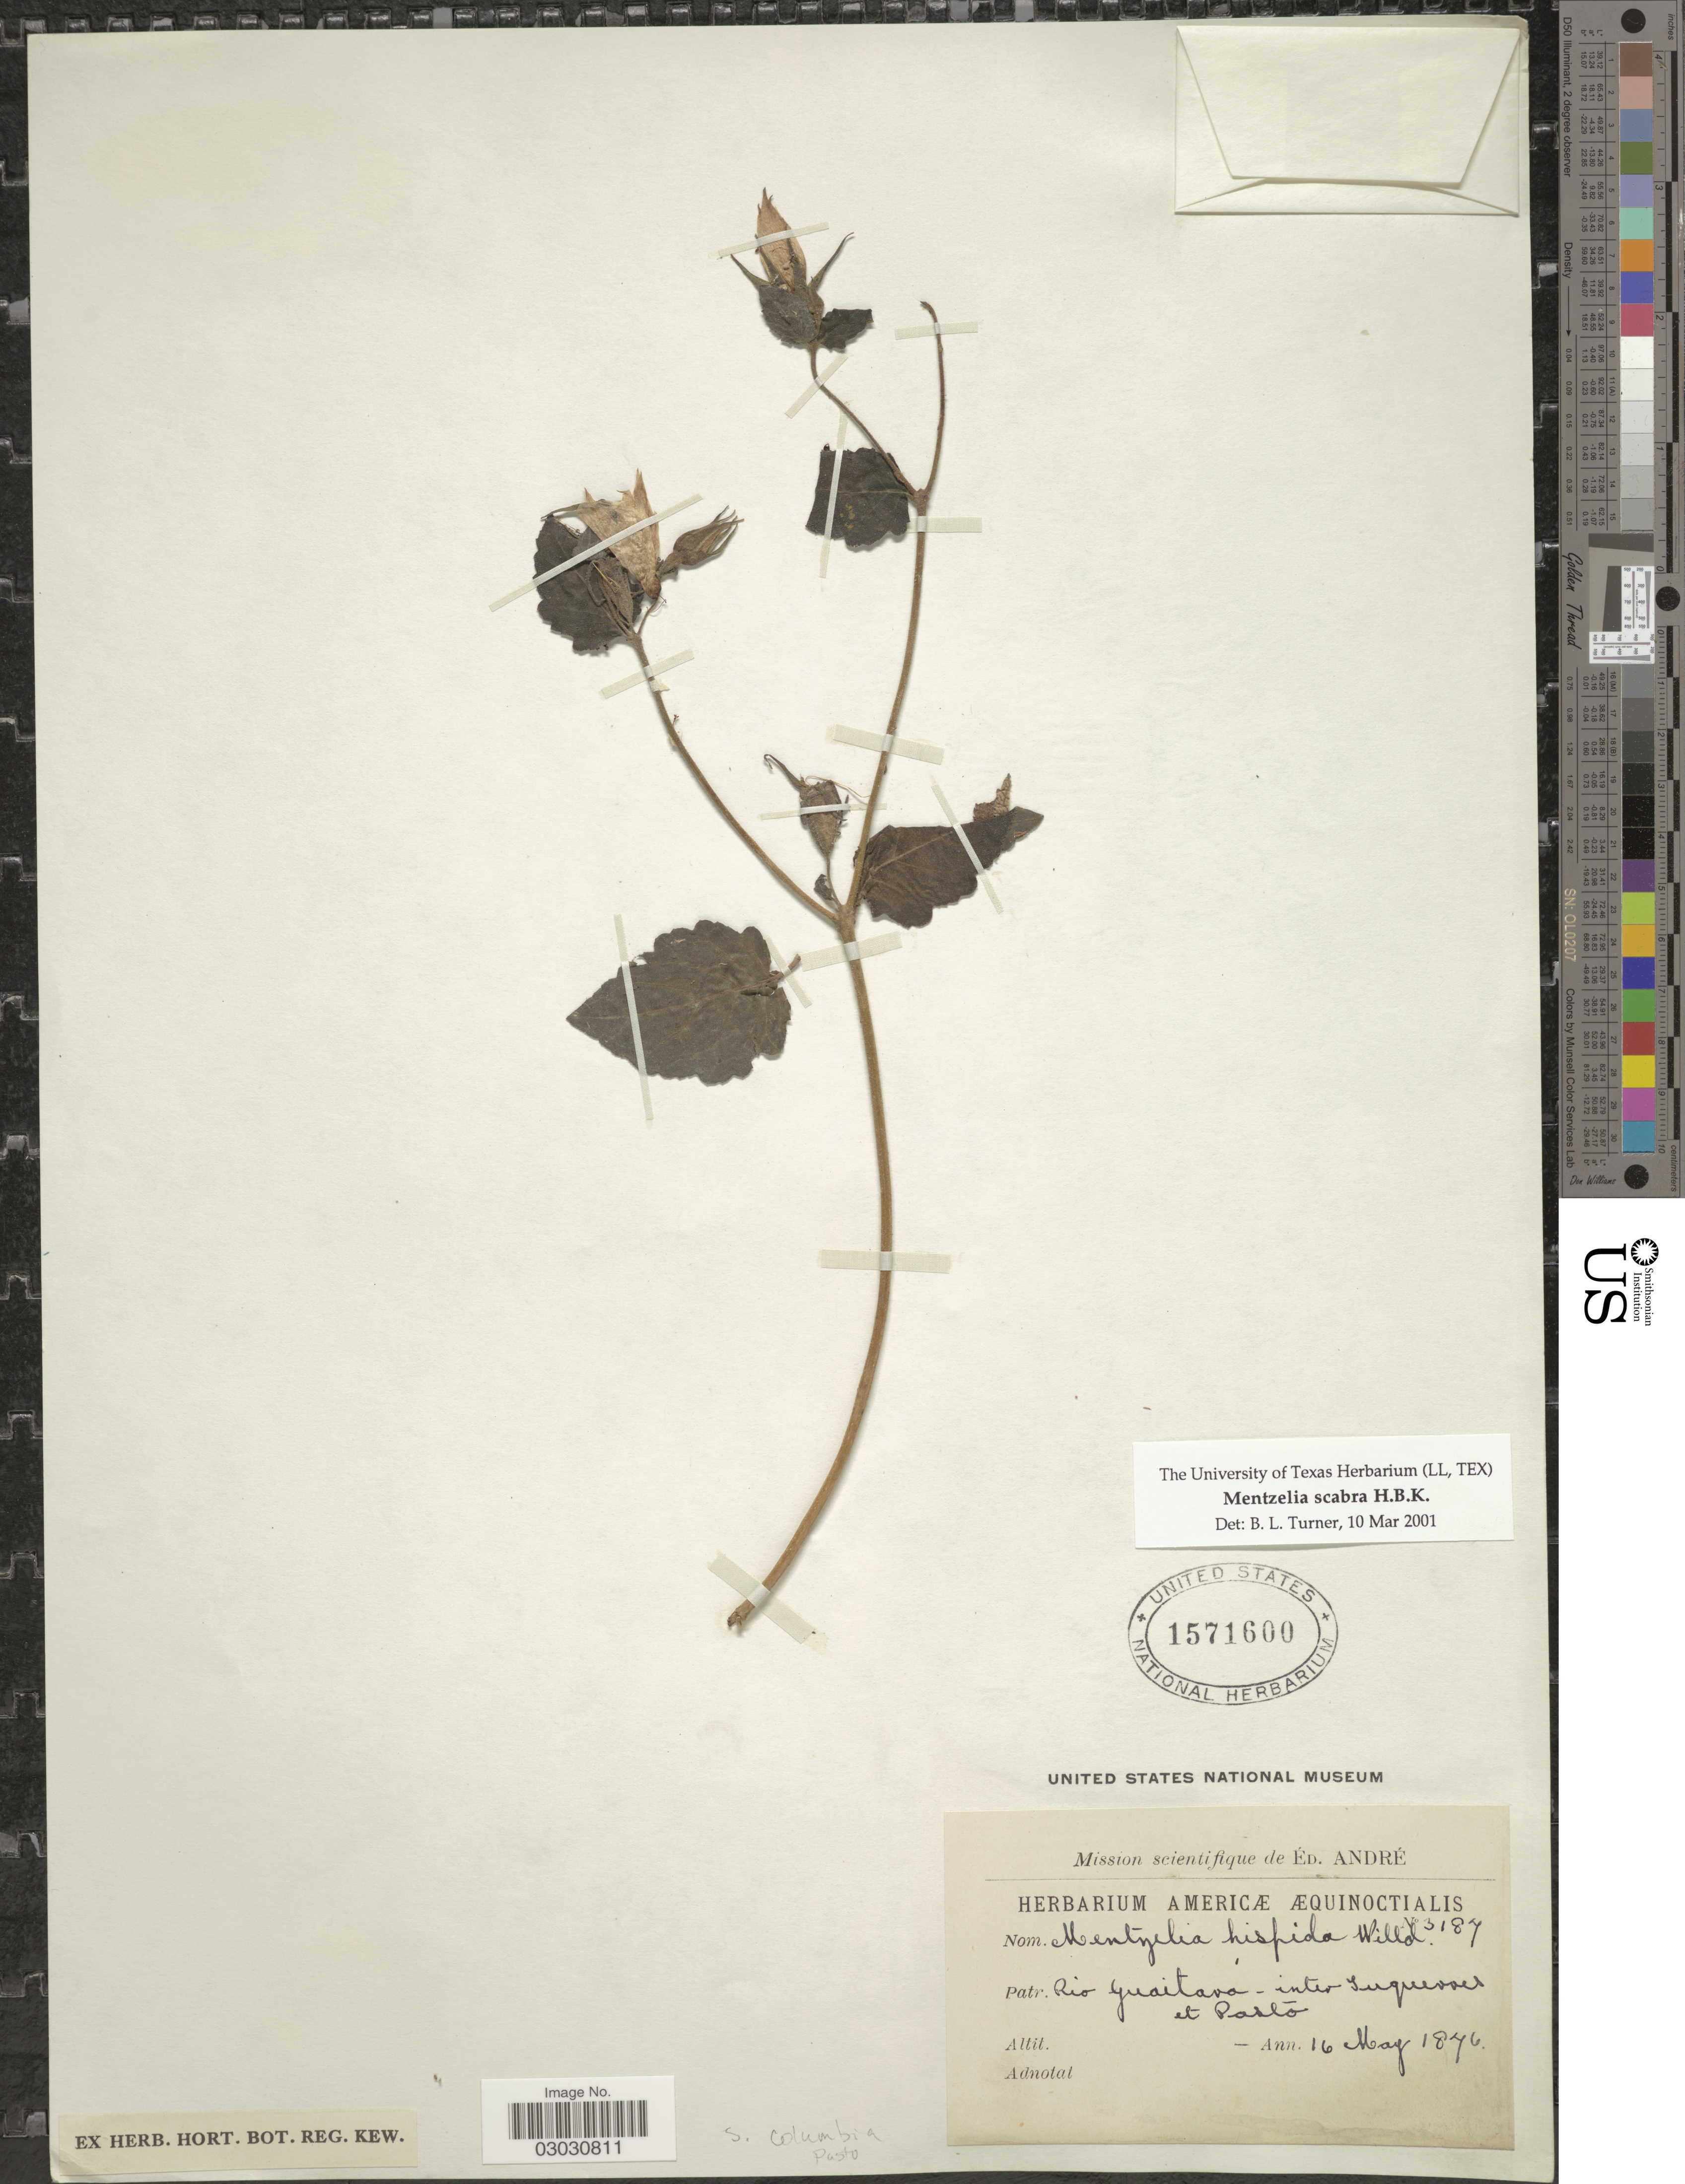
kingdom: Plantae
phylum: Tracheophyta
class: Magnoliopsida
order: Cornales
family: Loasaceae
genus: Mentzelia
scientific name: Mentzelia scabra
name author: Kunth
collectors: É. F. André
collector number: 3187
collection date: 1876-05-16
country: Colombia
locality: Patr. Rio Guaitava - inter Tuquerres et Pasto. S. Columbia. Pasto.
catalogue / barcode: US 1571600